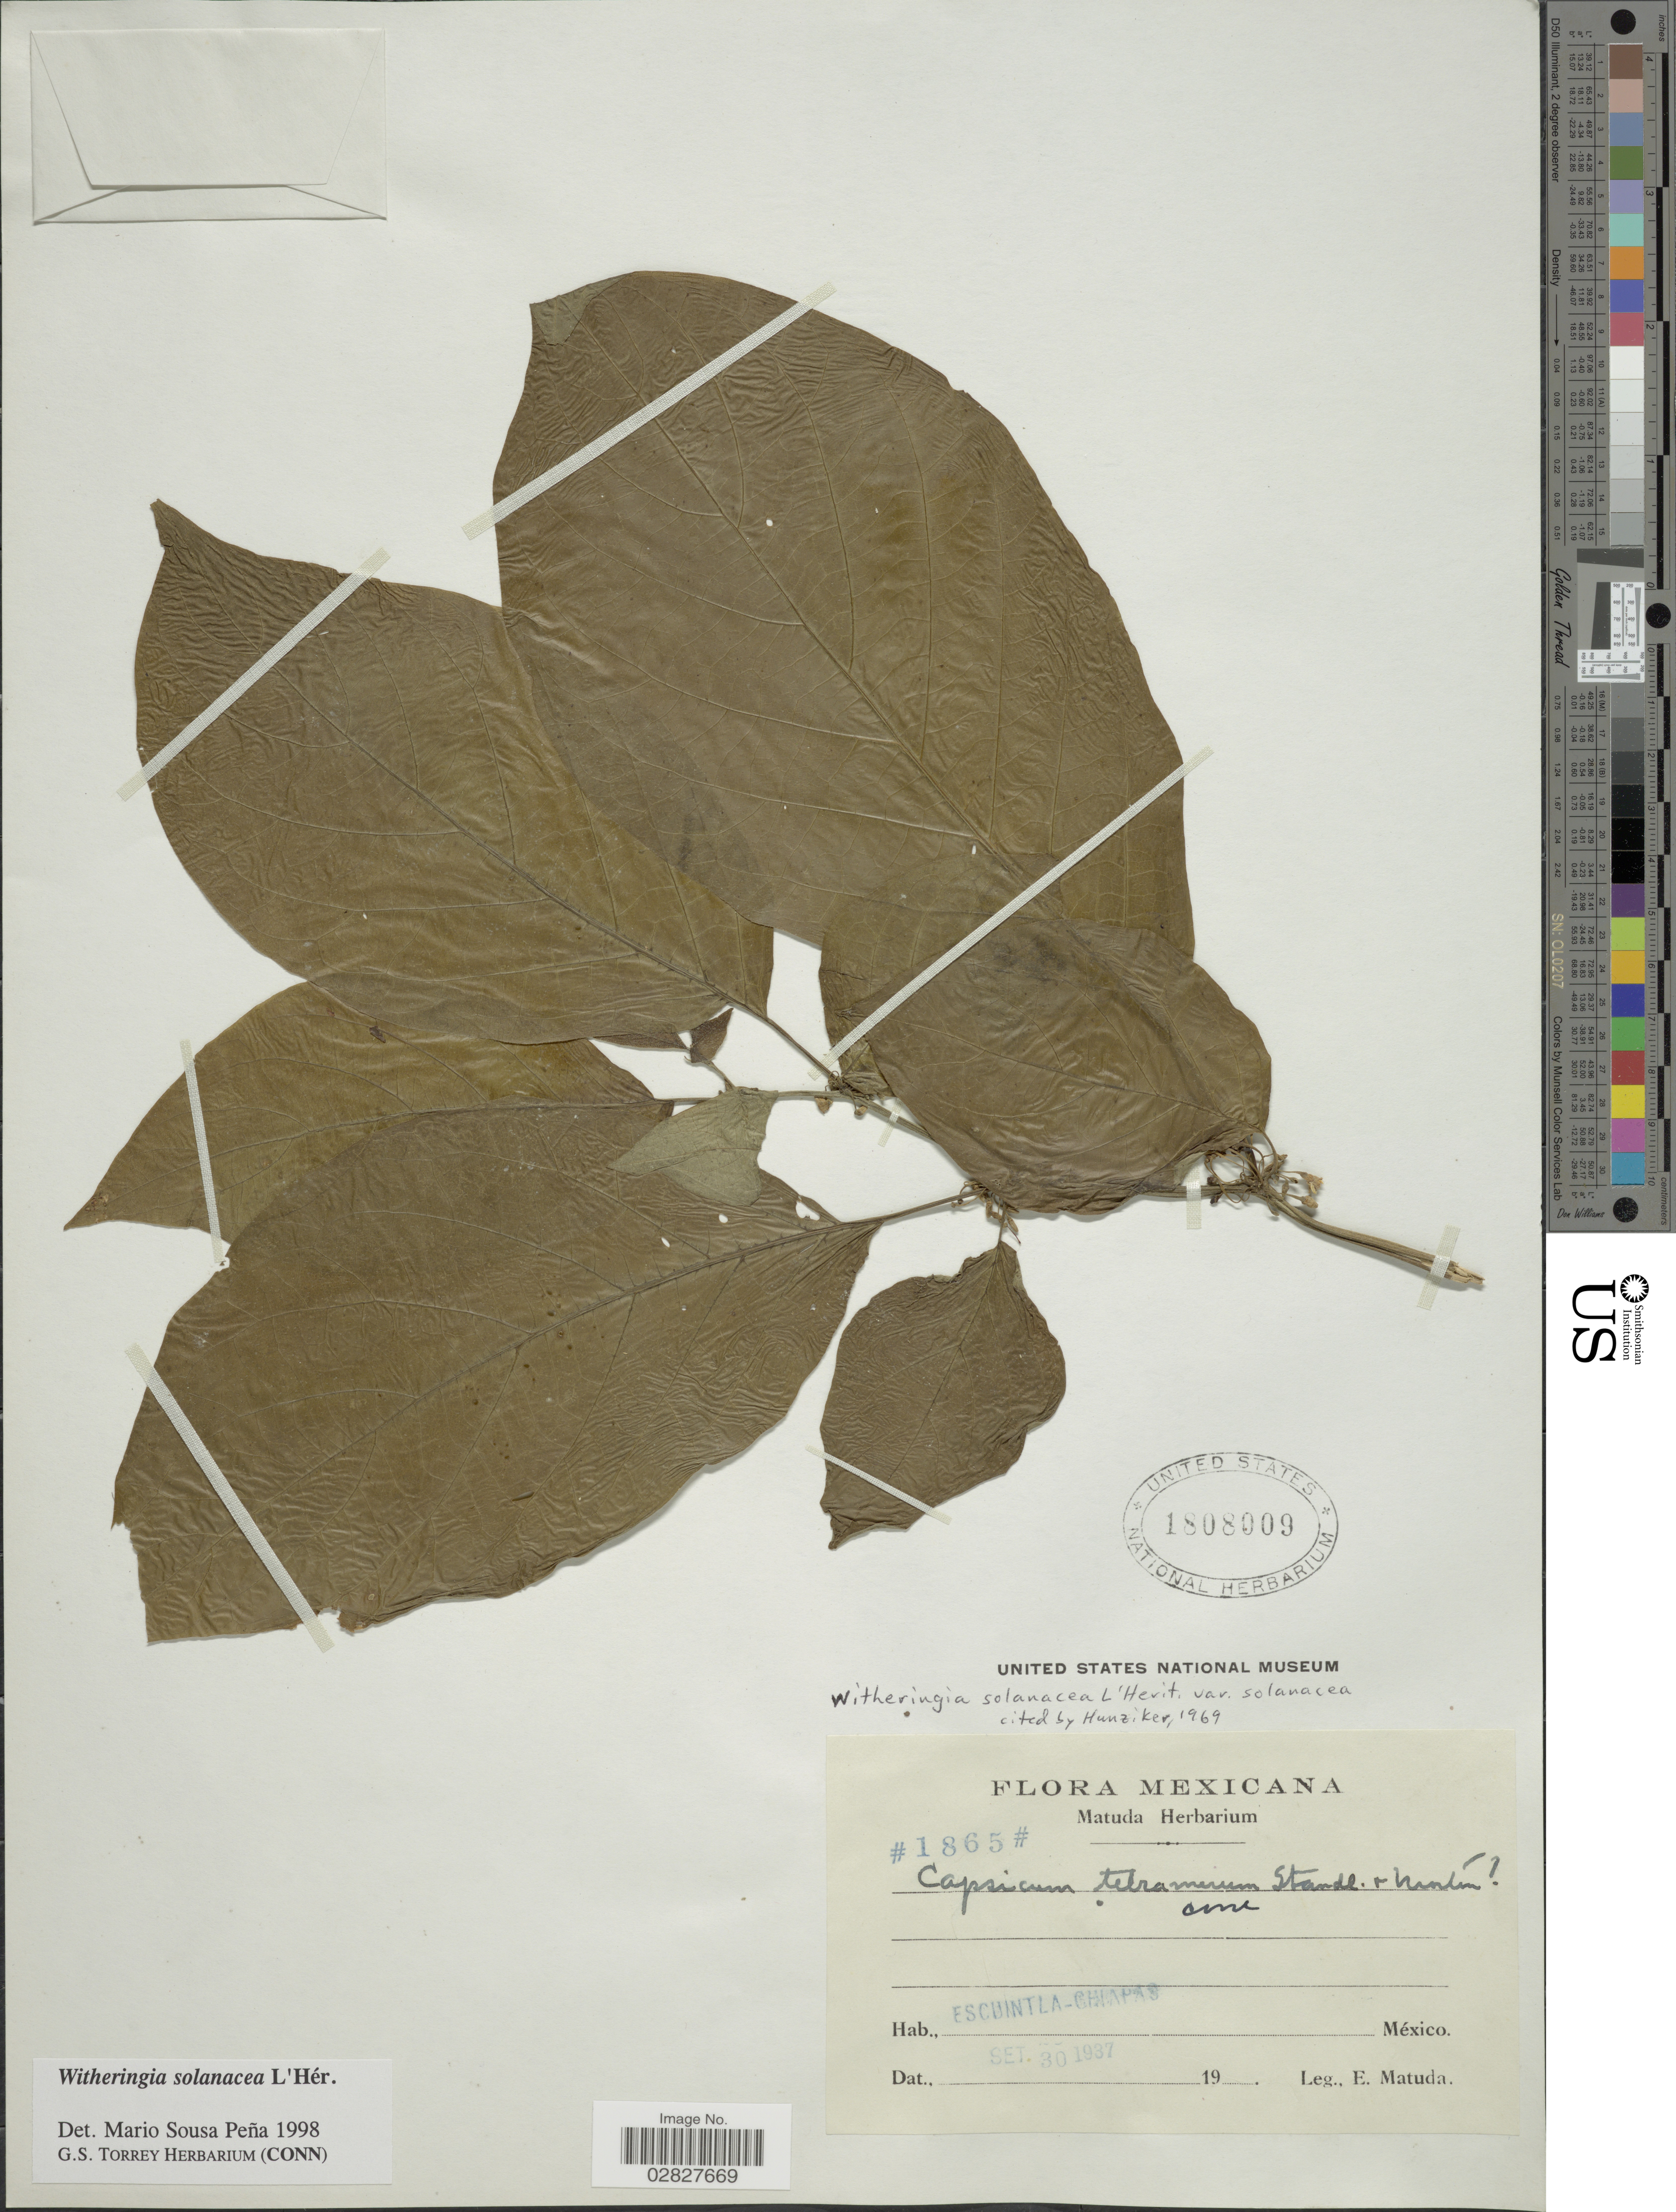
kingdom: Plantae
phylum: Tracheophyta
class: Magnoliopsida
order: Solanales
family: Solanaceae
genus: Witheringia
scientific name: Witheringia solanacea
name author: L'Hér.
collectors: E. Matuda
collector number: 1865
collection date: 1937-09-30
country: Mexico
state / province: Chiapas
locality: Escuintla-Chiapas.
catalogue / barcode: US 1808009